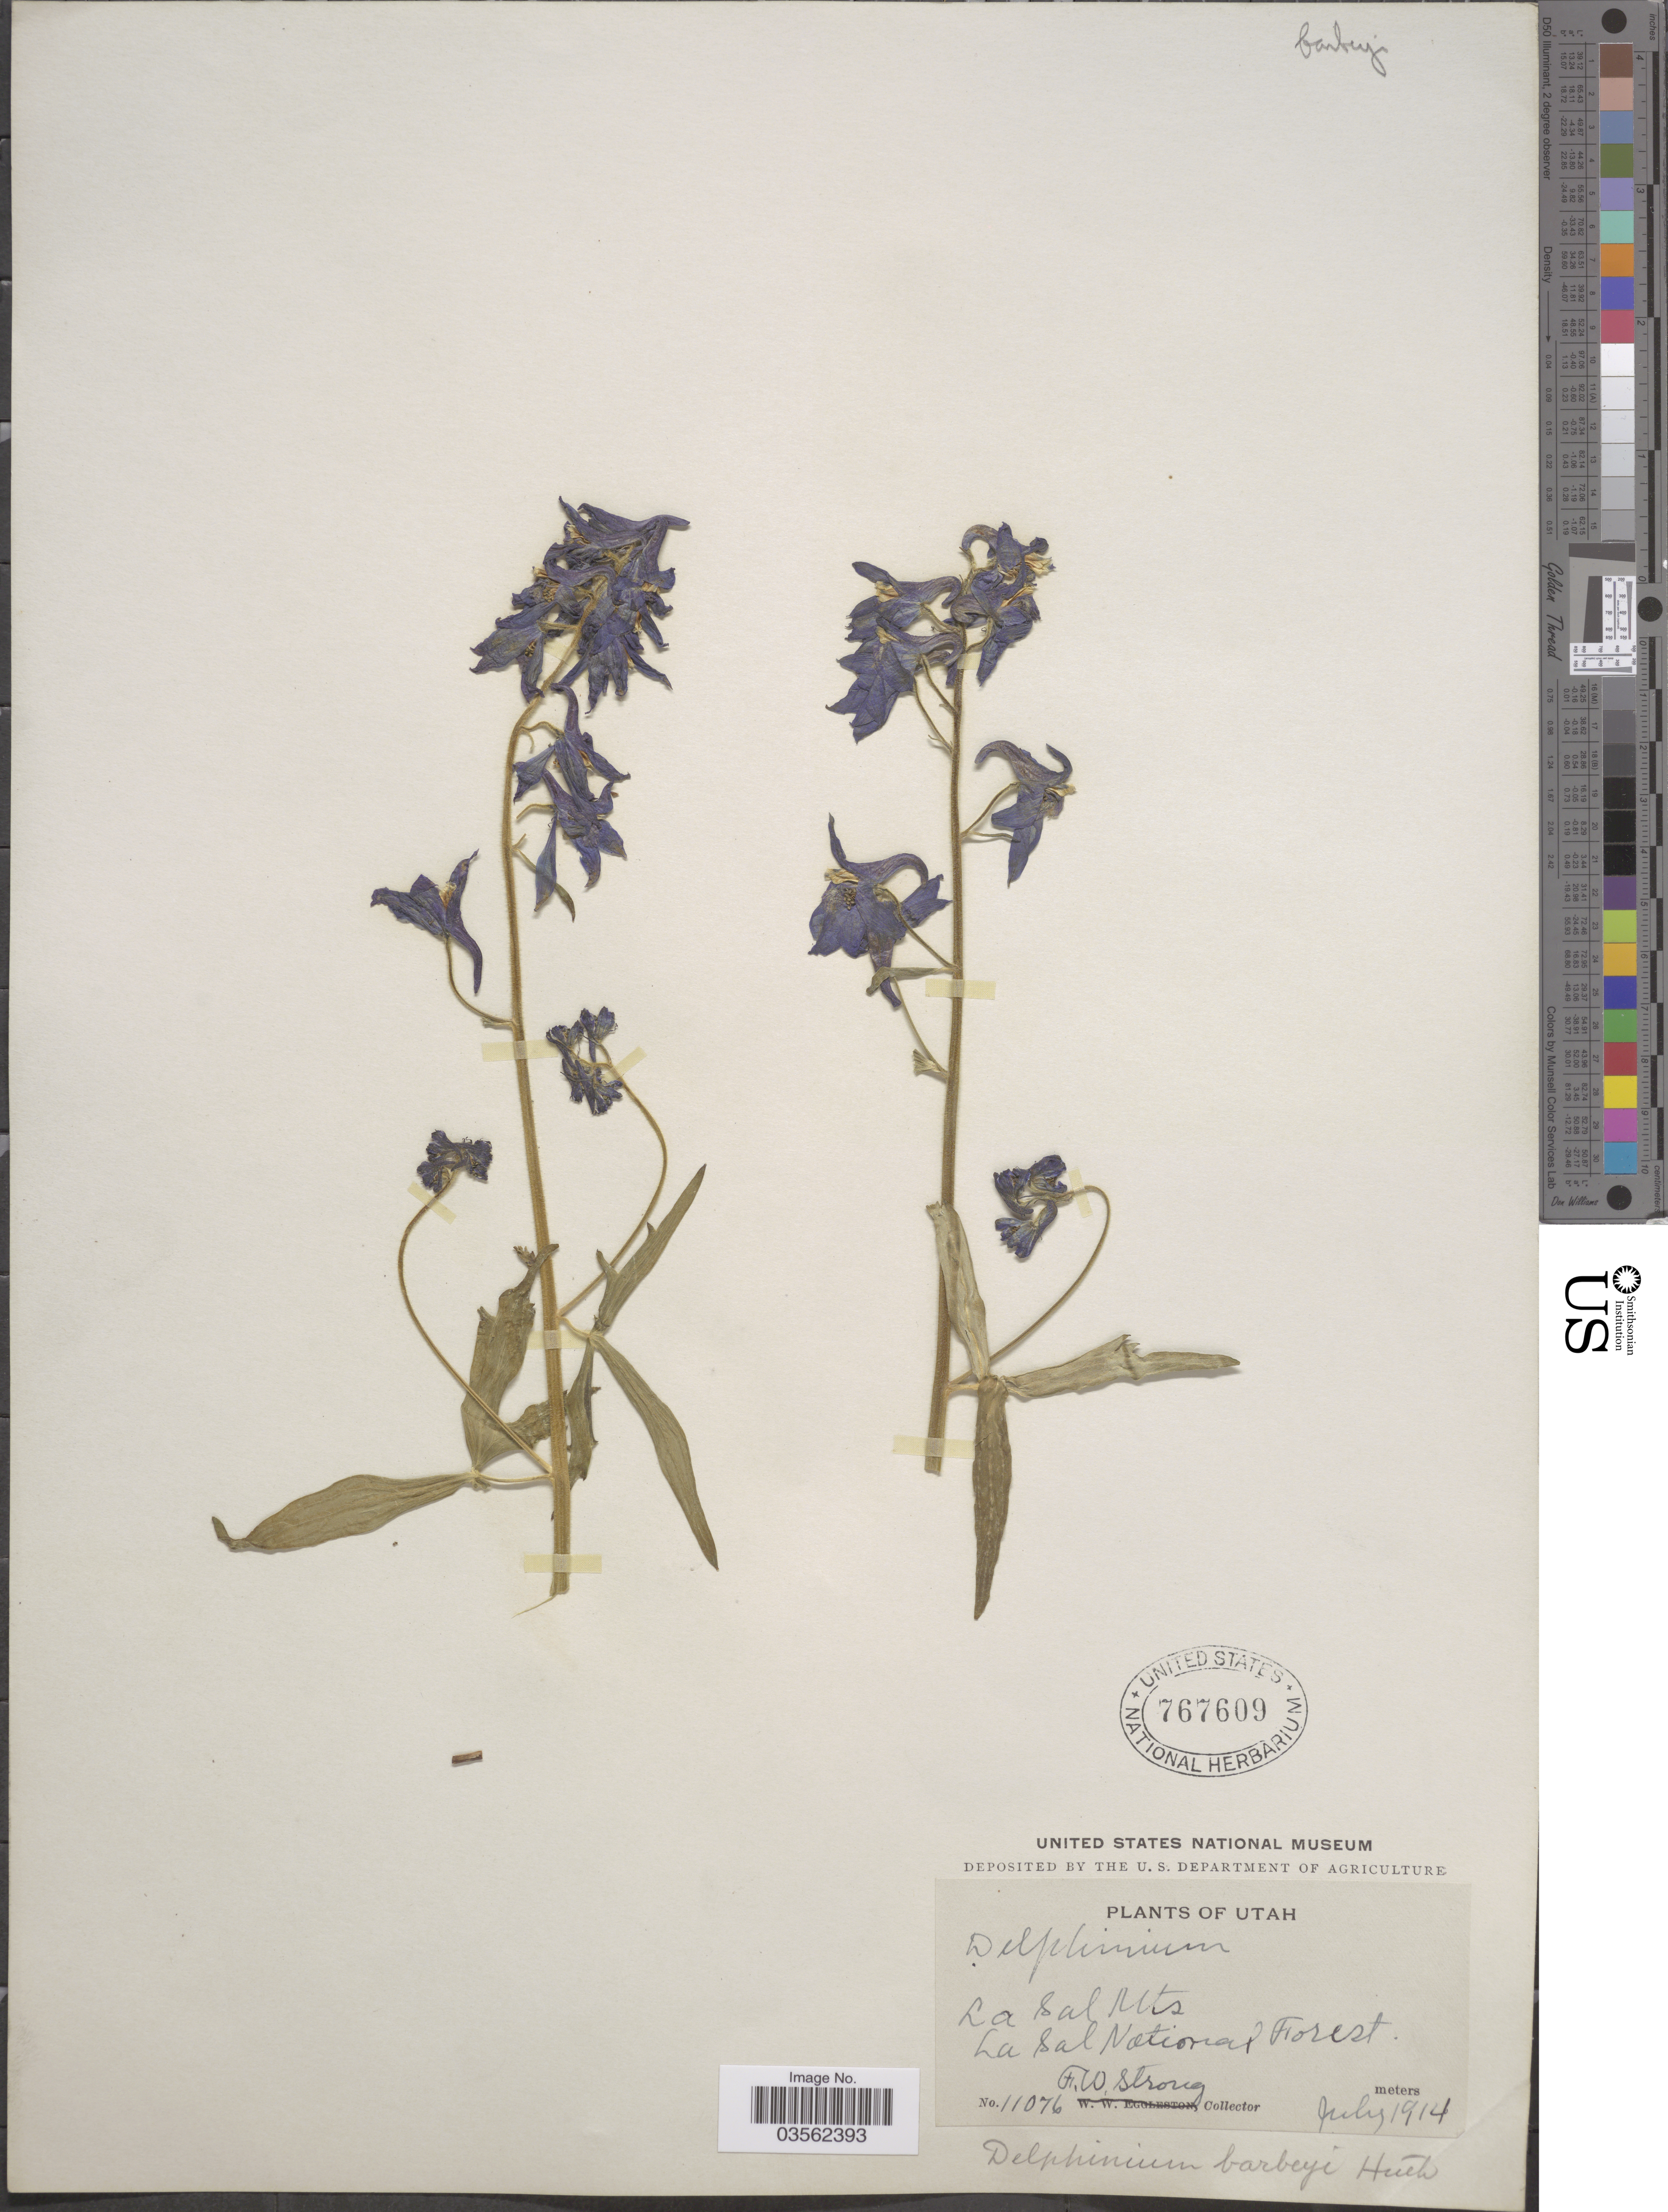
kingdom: Plantae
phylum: Tracheophyta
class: Magnoliopsida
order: Ranunculales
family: Ranunculaceae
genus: Delphinium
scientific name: Delphinium barbeyi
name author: (Huth) Huth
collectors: F. Strong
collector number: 11076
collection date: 1914-07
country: United States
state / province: Utah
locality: La Sal Mts. La Sal National Forest.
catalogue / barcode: US 767609